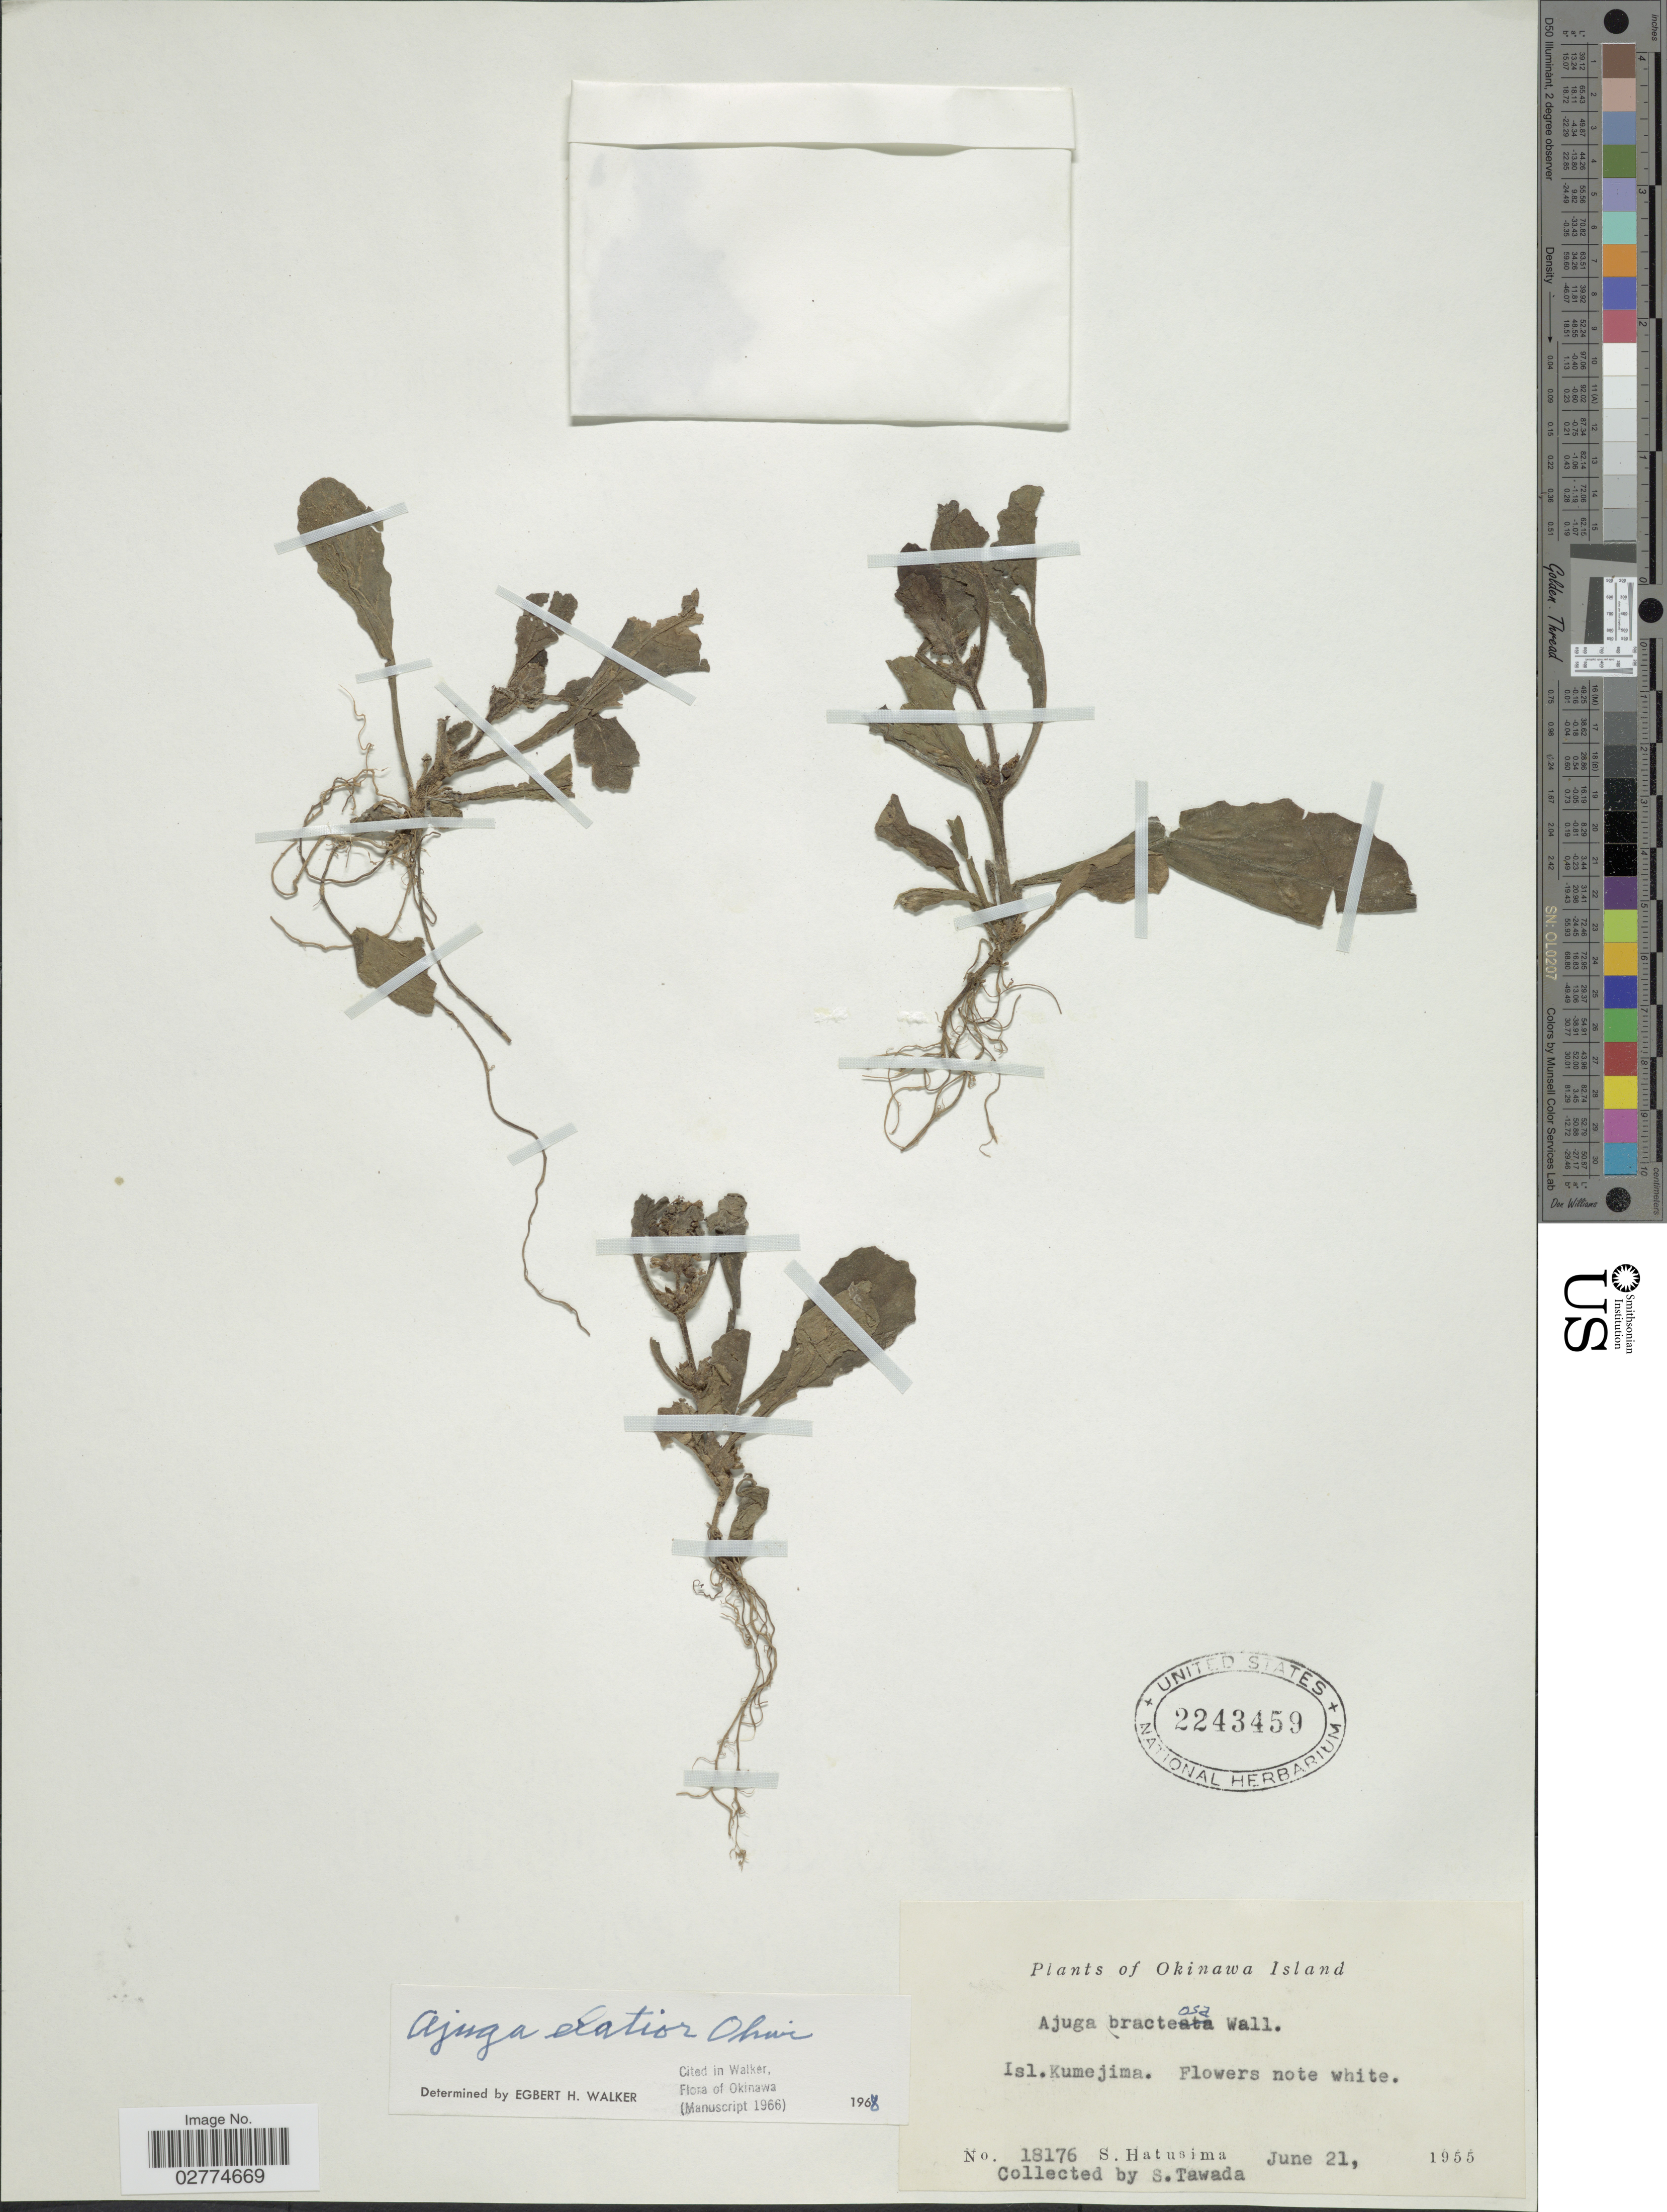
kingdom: Plantae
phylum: Tracheophyta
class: Magnoliopsida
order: Lamiales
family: Lamiaceae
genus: Ajuga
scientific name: Ajuga elatior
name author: Ohwi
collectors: S. Tawada & S. Hatusima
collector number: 18176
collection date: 1955-06-21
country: Japan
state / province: Okinawa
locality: Okinawa Island, Isl. Kumejima.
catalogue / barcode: US 2243459